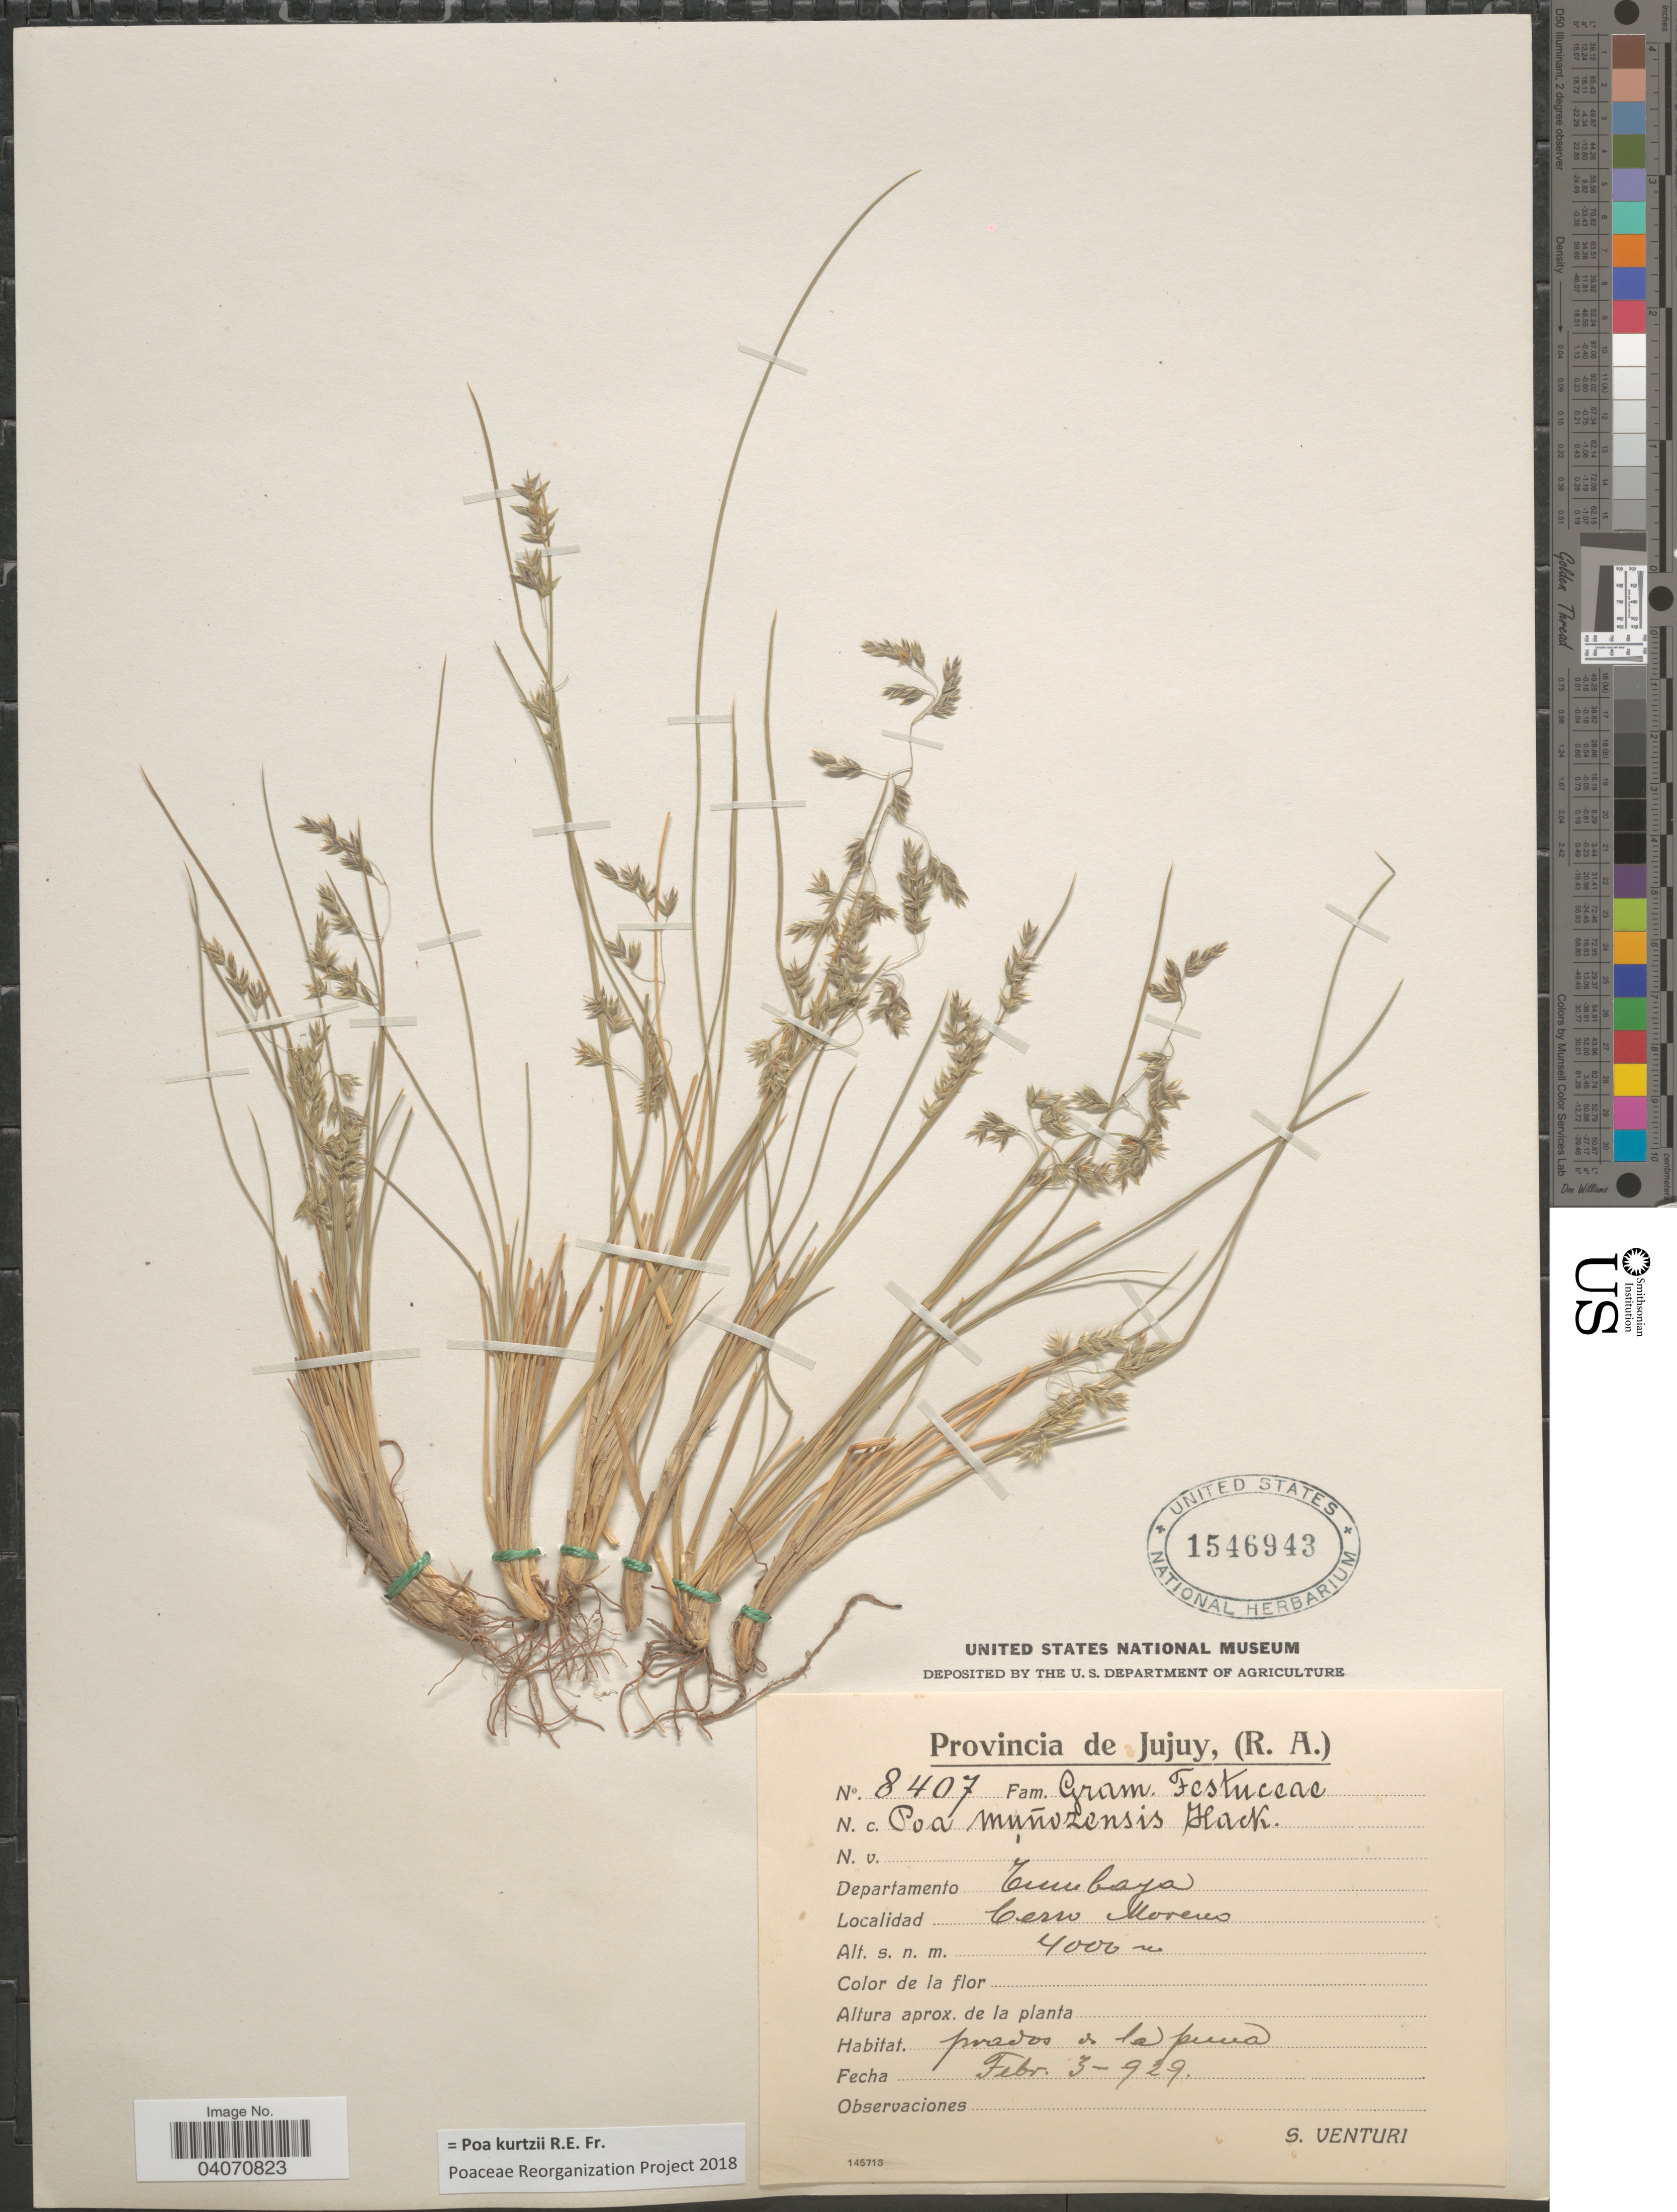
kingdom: Plantae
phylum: Tracheophyta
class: Liliopsida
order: Poales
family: Poaceae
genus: Poa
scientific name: Poa kurtzii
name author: R.E. Fr.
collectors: S. Venturi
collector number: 8407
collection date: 1929-02-03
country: Argentina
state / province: Jujuy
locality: Departamento Tumbaya. Cerro Moreno. Prados de la puna.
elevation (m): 4000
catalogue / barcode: US 1546943